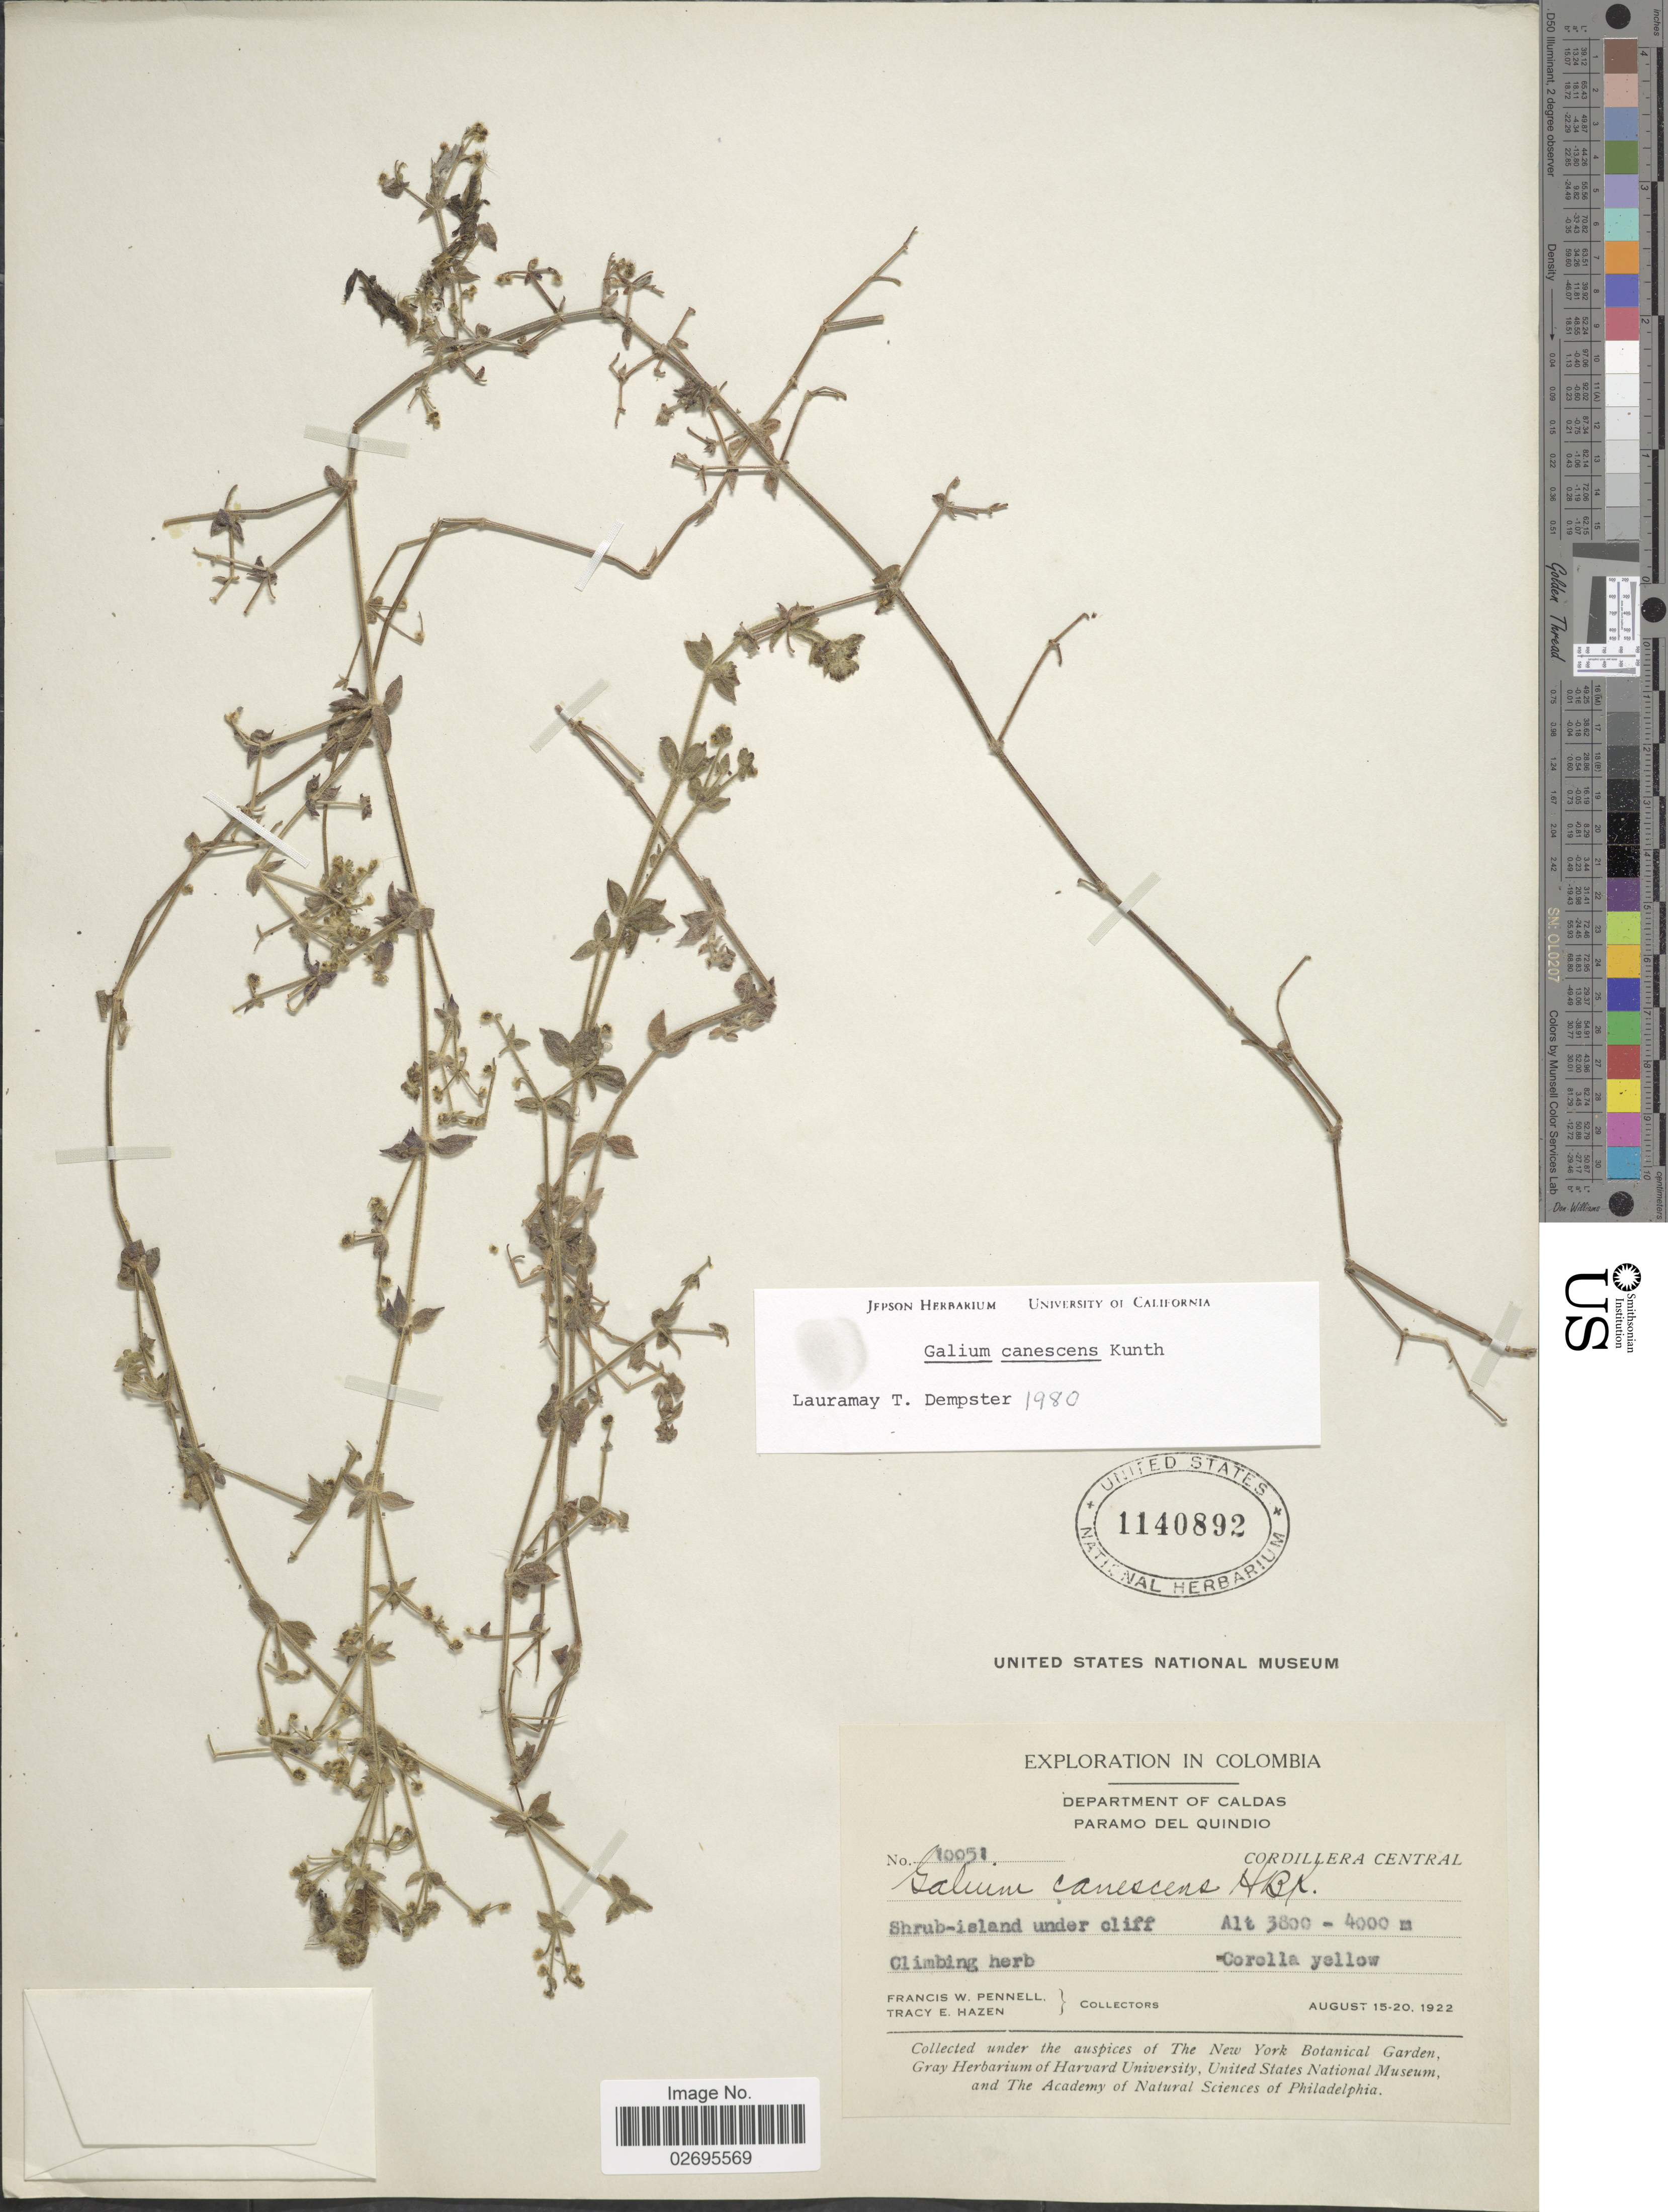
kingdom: Plantae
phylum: Tracheophyta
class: Magnoliopsida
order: Gentianales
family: Rubiaceae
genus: Galium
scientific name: Galium canescens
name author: Kunth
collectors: F. W. Pennell & T. E. Hazen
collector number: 10051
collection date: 1922-08-15/1922-08-20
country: Colombia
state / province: Caldas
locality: Department of Caldas, Paramo Del Quindio, Cordillera Central, Shrub-island under cliff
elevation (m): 3800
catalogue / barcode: US 1140892